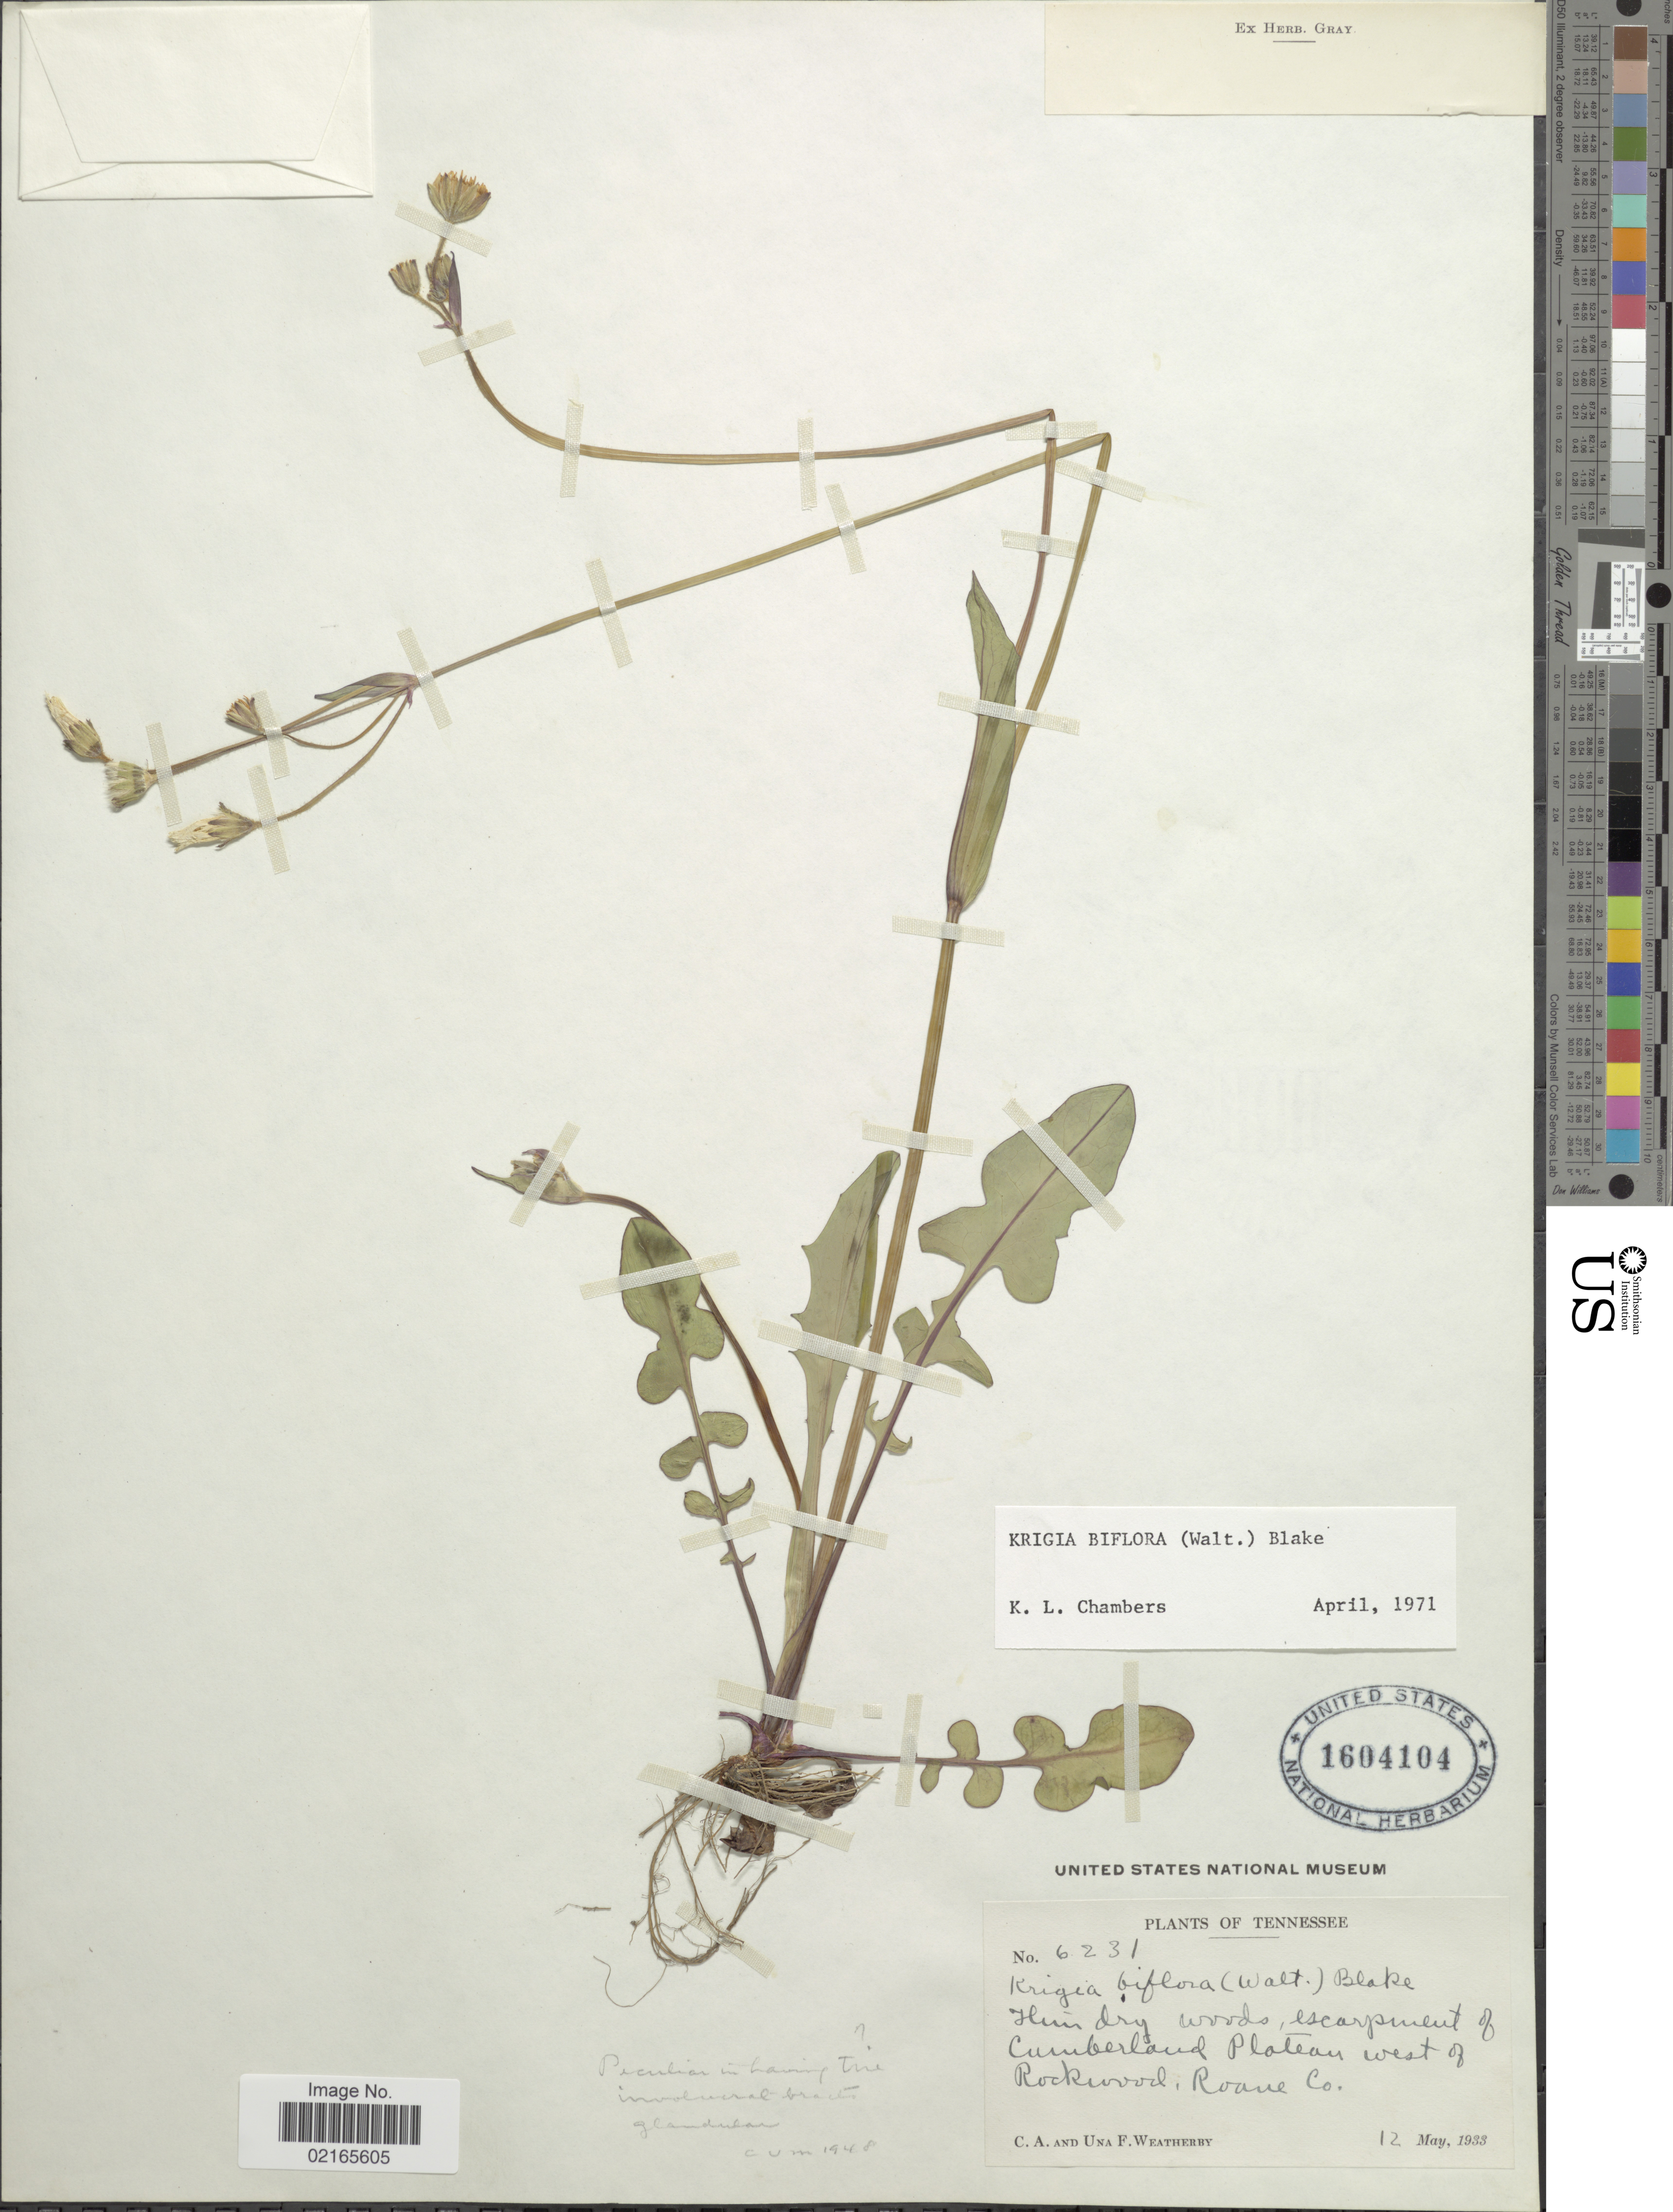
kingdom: Plantae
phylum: Tracheophyta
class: Magnoliopsida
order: Asterales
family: Asteraceae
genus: Krigia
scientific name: Krigia biflora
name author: (Walter) S.F. Blake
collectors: C. A. Weatherby & U. L. Weatherby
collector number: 6231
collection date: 1933-05-12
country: United States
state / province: Tennessee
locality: Thin dry woods, escarpment of Cumberland Plateau west of Rockwood, Roane Co.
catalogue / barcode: US 1604104